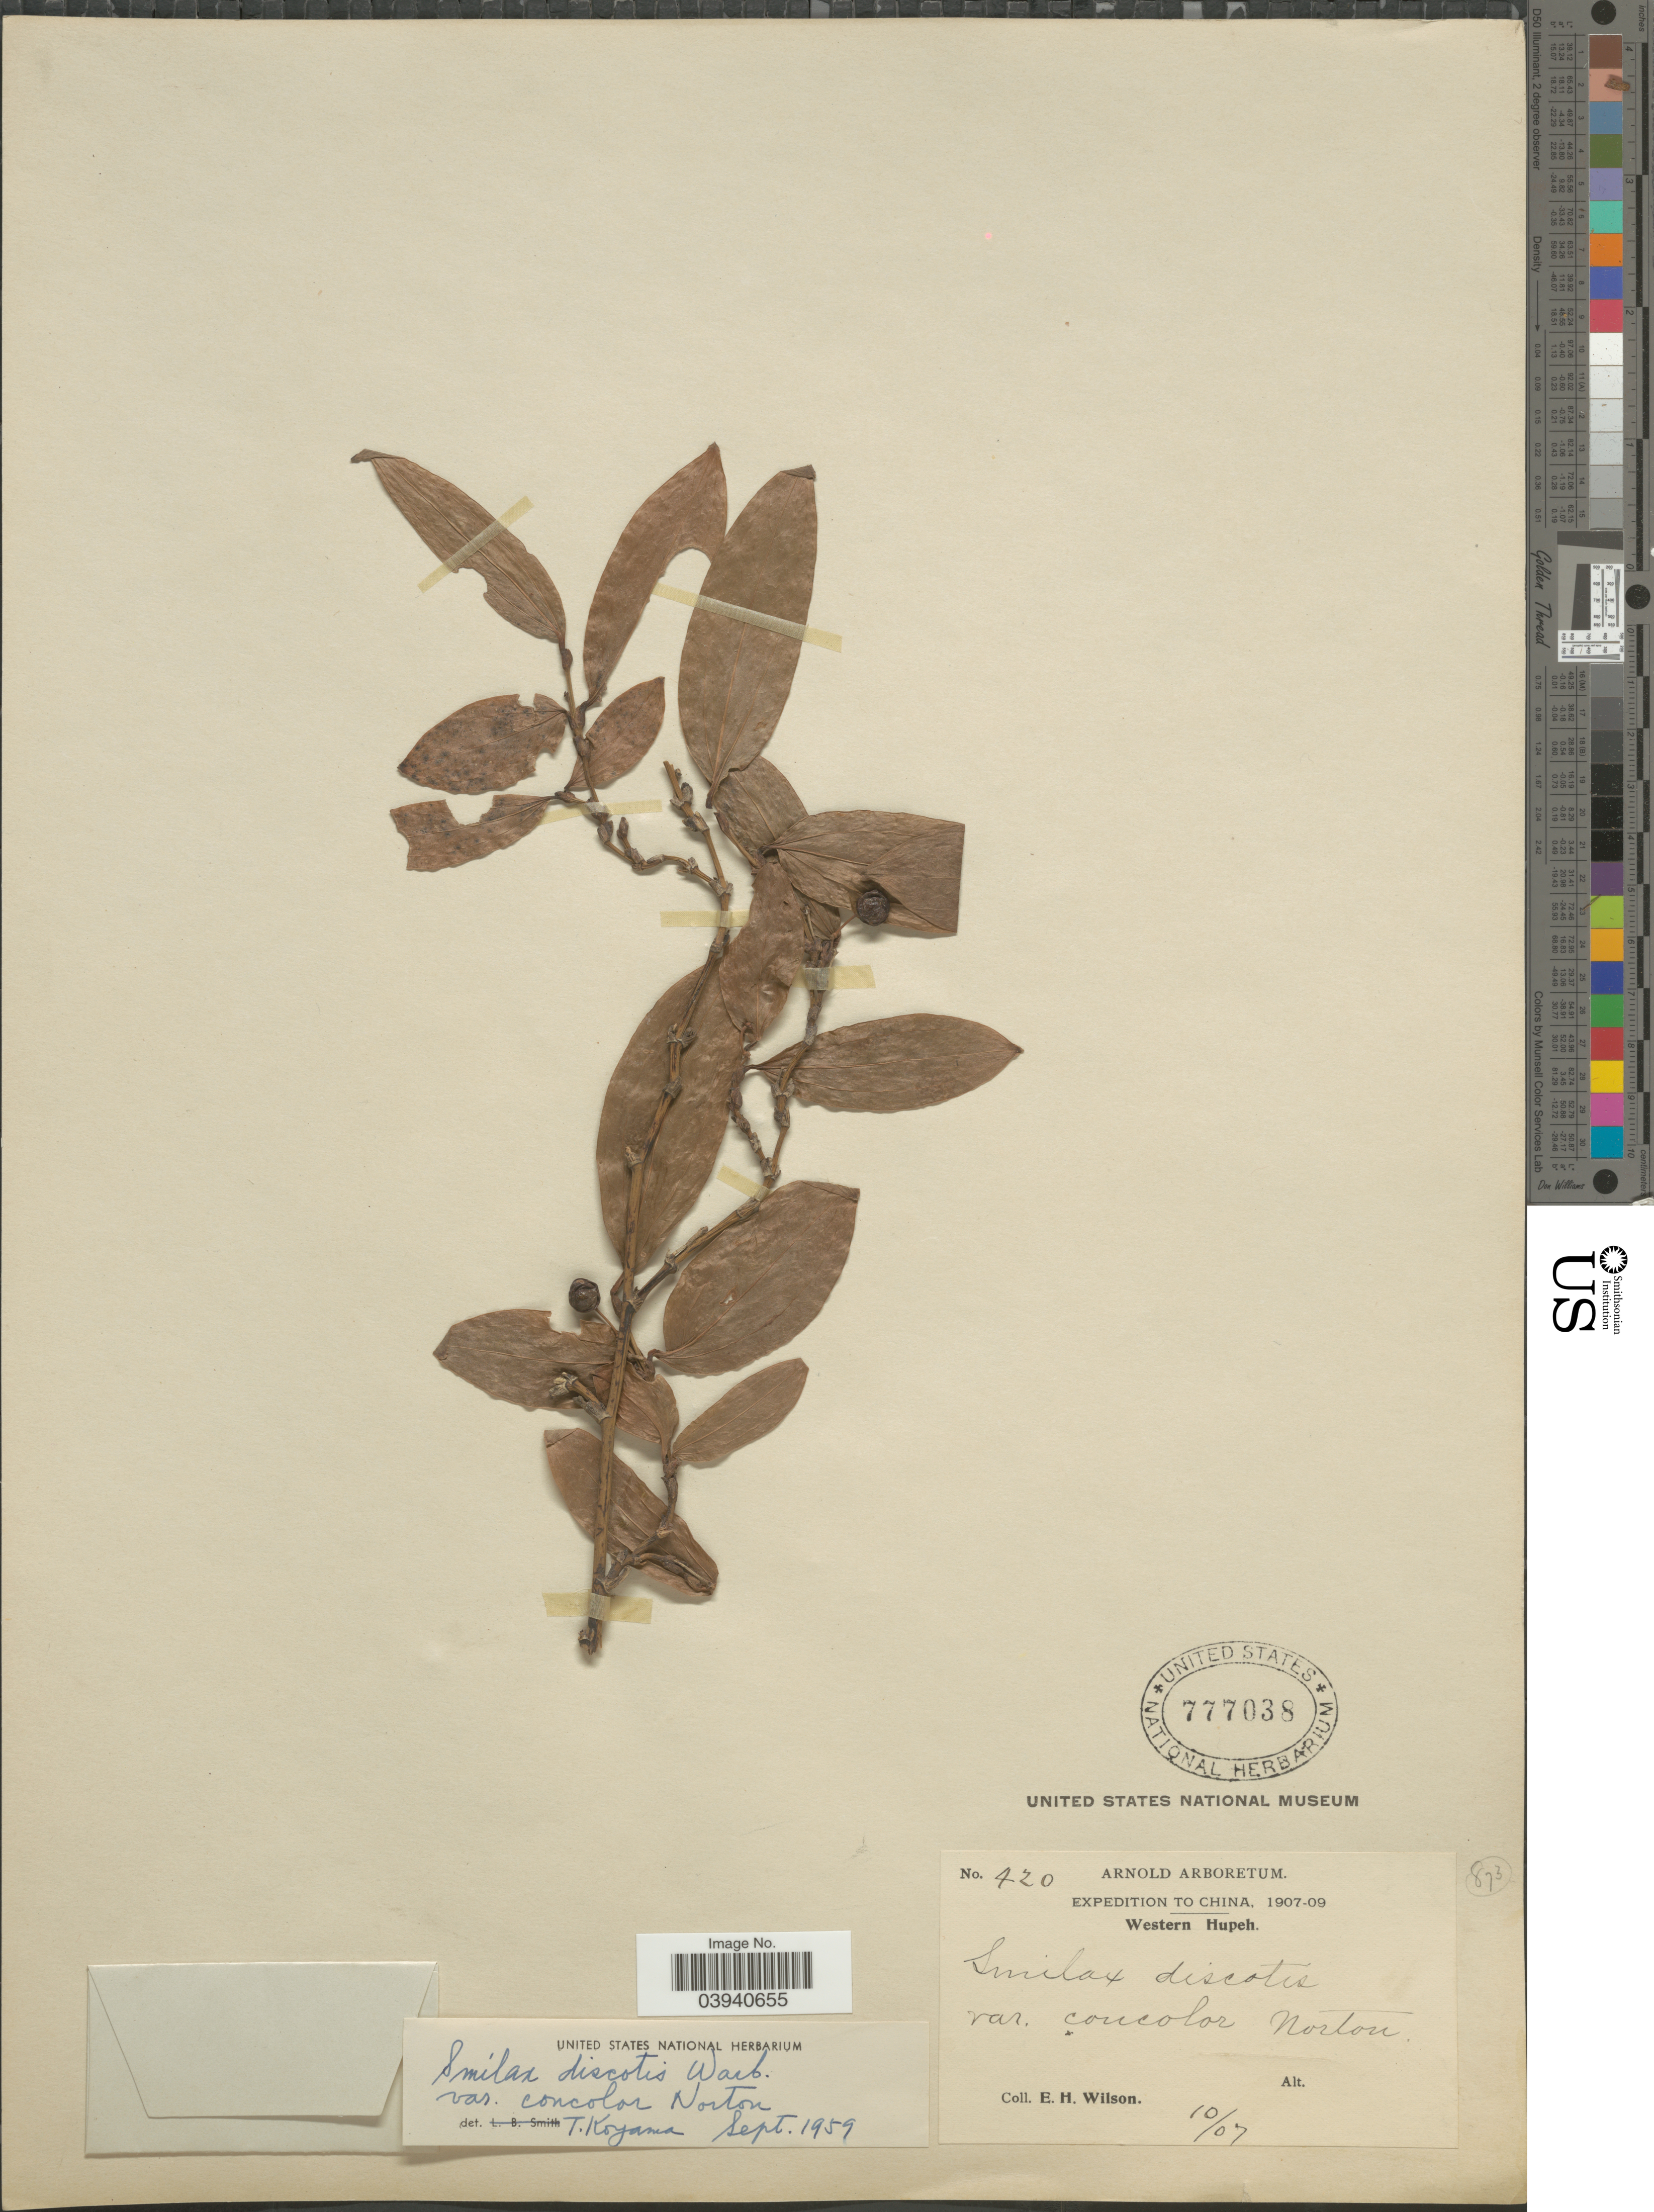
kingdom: Plantae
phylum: Tracheophyta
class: Liliopsida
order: Liliales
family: Smilacaceae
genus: Smilax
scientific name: Smilax discotis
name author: Warb.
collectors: E. Wilson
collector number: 420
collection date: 1907-10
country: China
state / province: Hubei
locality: Western Hupeh.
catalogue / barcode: US 777038